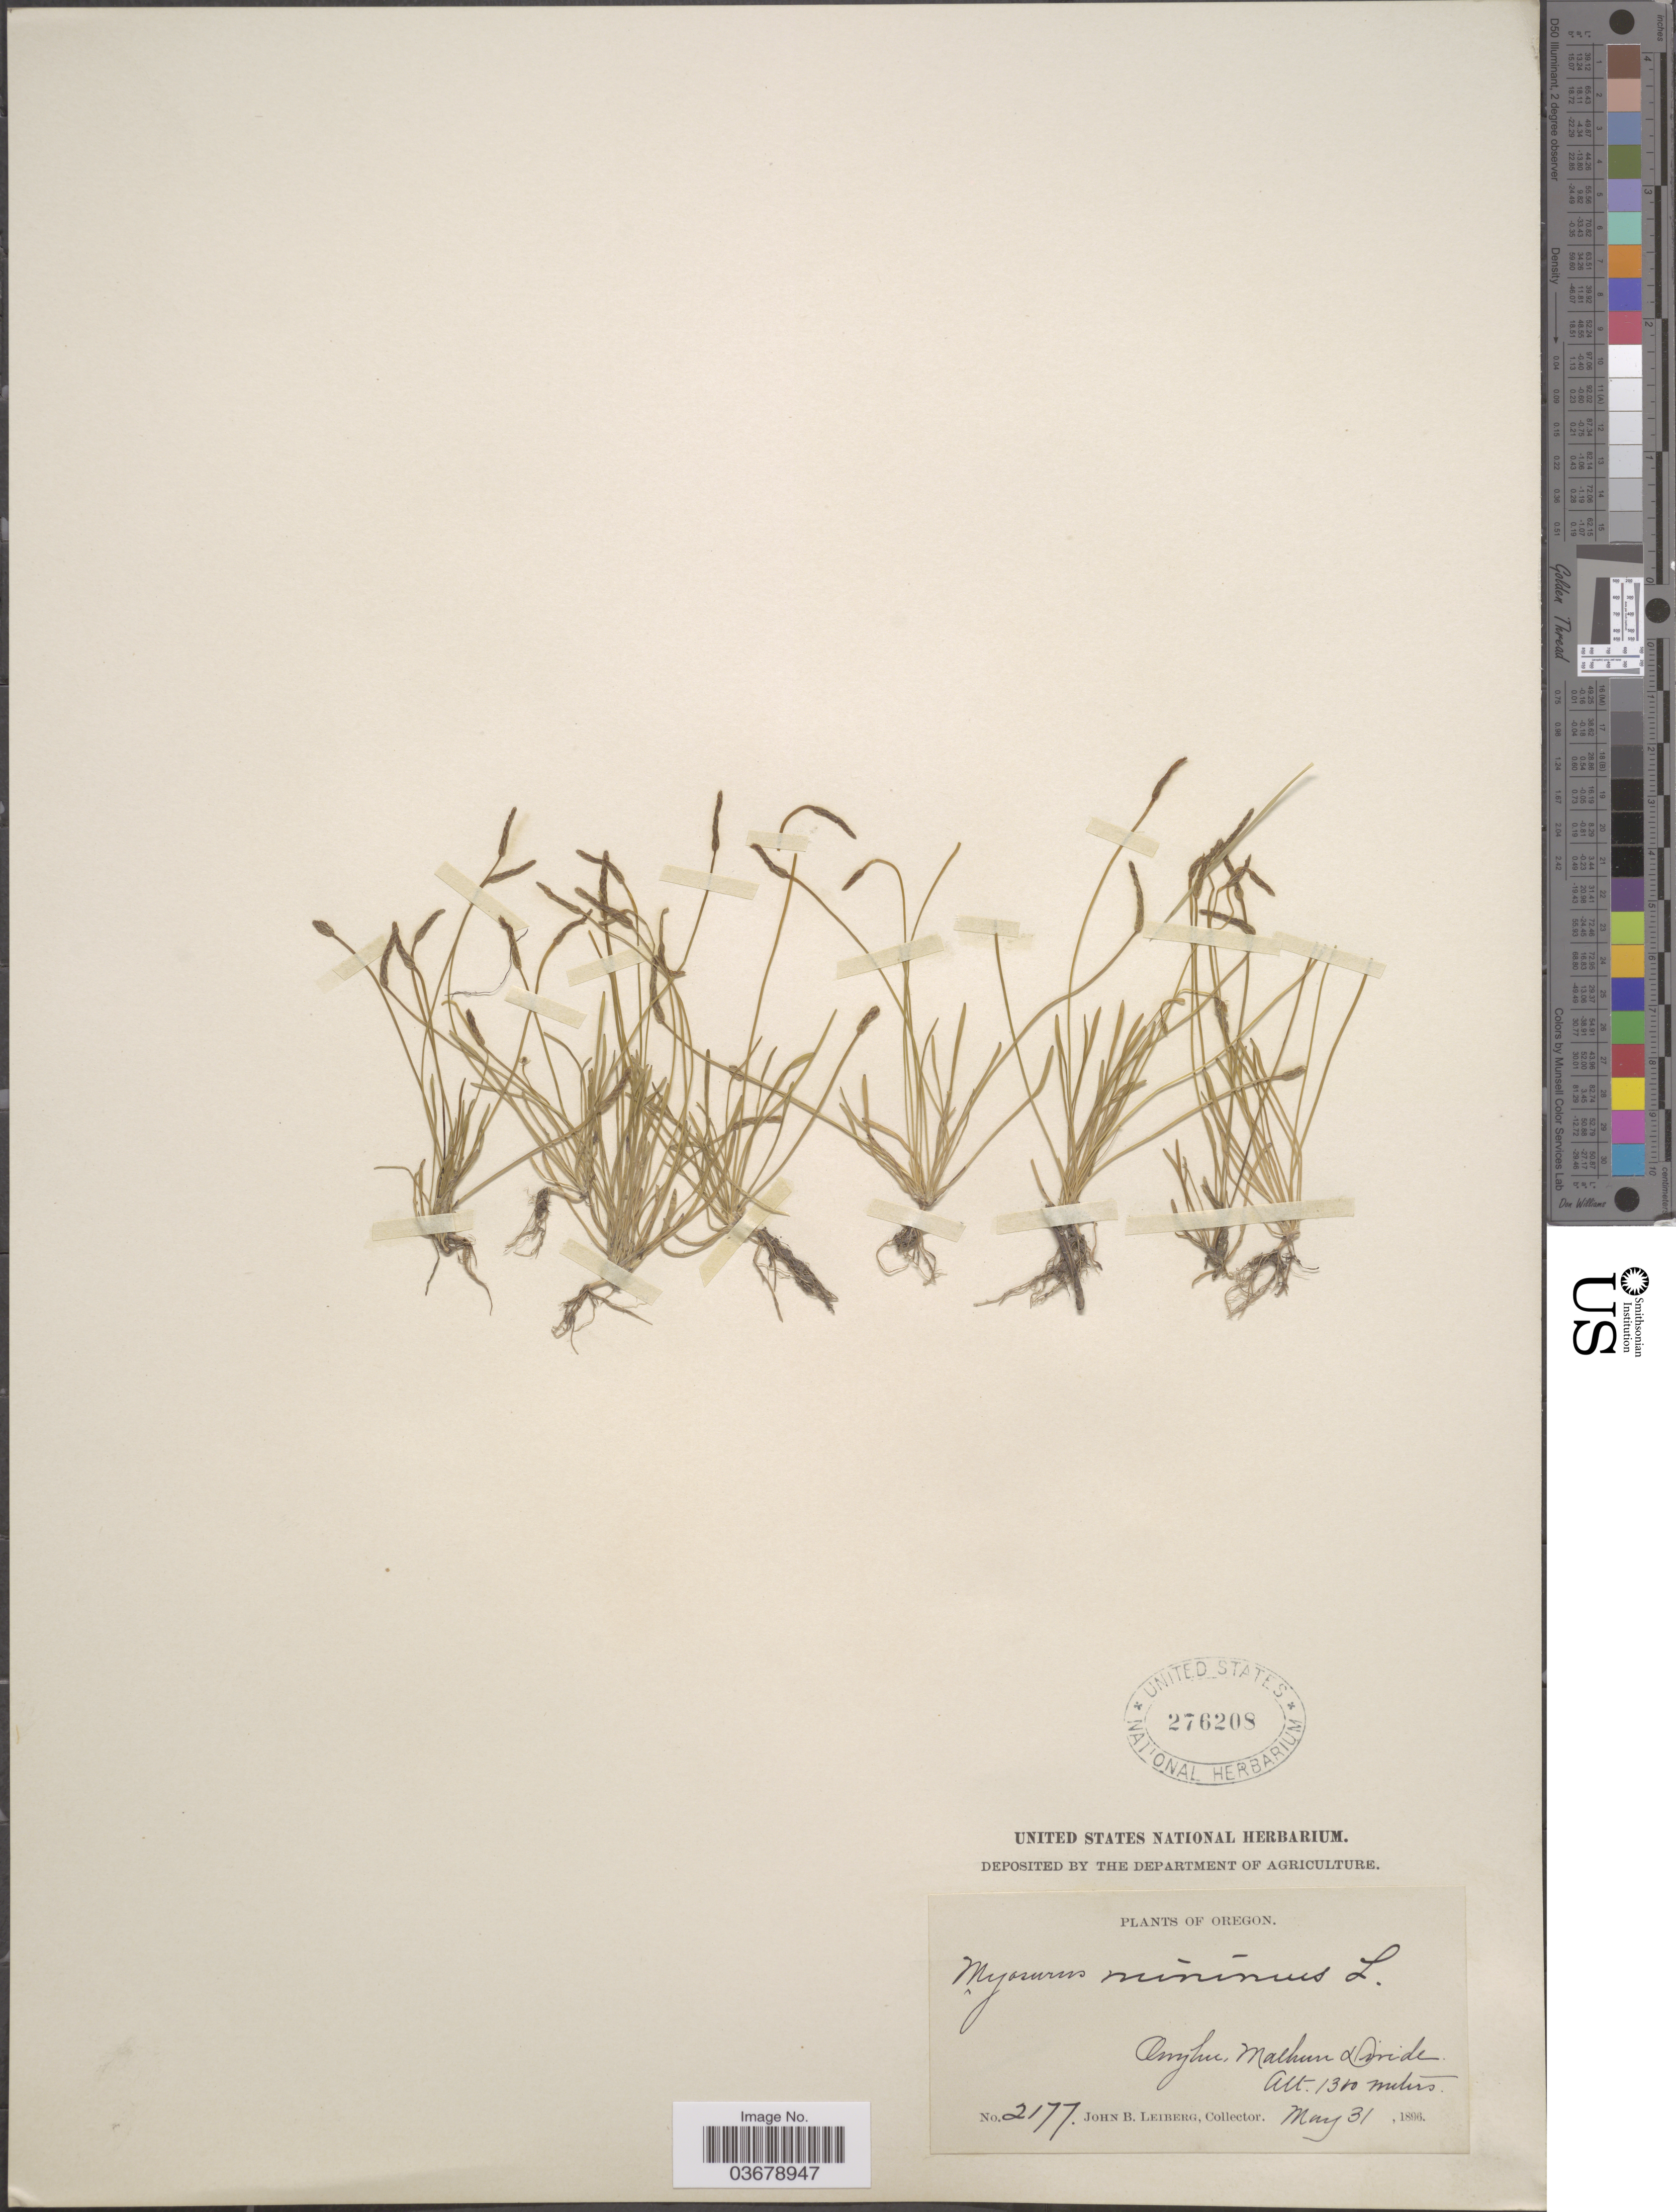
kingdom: Plantae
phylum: Tracheophyta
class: Magnoliopsida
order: Ranunculales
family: Ranunculaceae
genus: Myosurus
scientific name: Myosurus lepturus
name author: (A. Gray) Howell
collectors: J. B. Leiberg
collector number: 2177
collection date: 1896-05-31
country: United States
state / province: Oregon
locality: Owyhee, Malhun Divide.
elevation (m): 1300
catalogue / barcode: US 276208